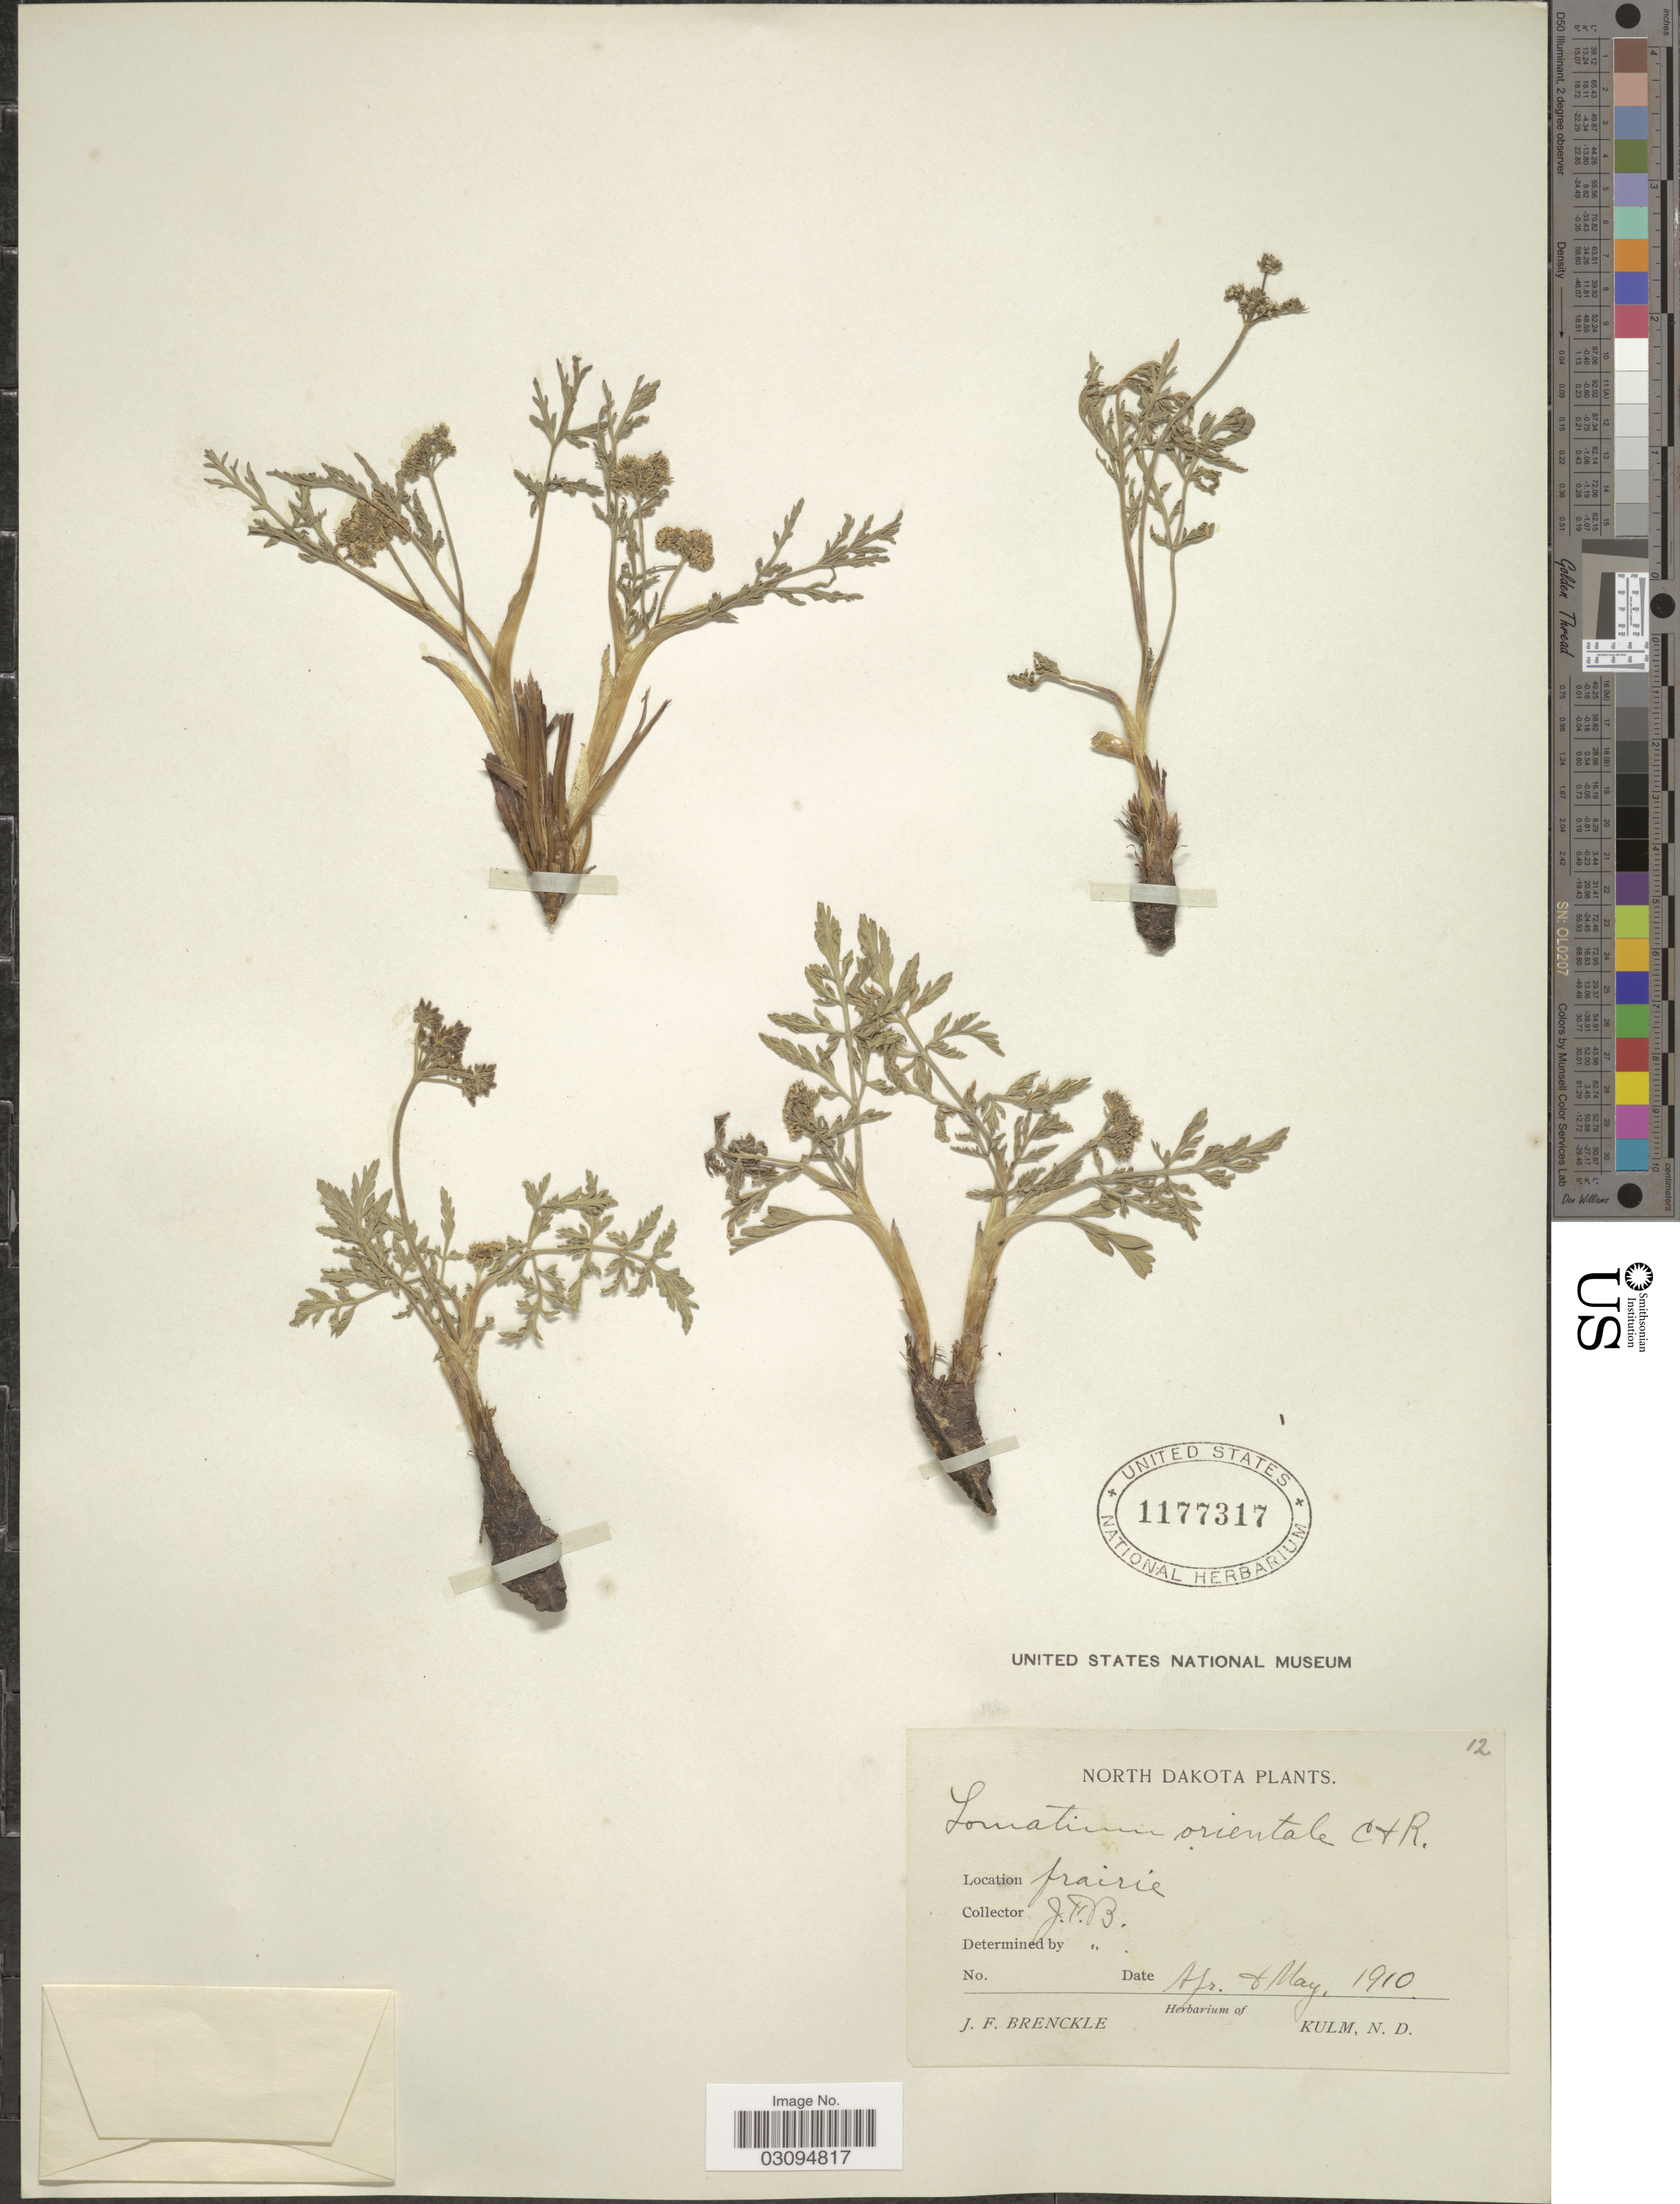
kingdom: Plantae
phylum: Tracheophyta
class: Magnoliopsida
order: Apiales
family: Apiaceae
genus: Lomatium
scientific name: Lomatium orientale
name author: J.M. Coult. & Rose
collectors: J. Brenckle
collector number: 12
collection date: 1910-04/1910-05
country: United States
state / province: North Dakota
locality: Prairie.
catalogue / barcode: US 1177317